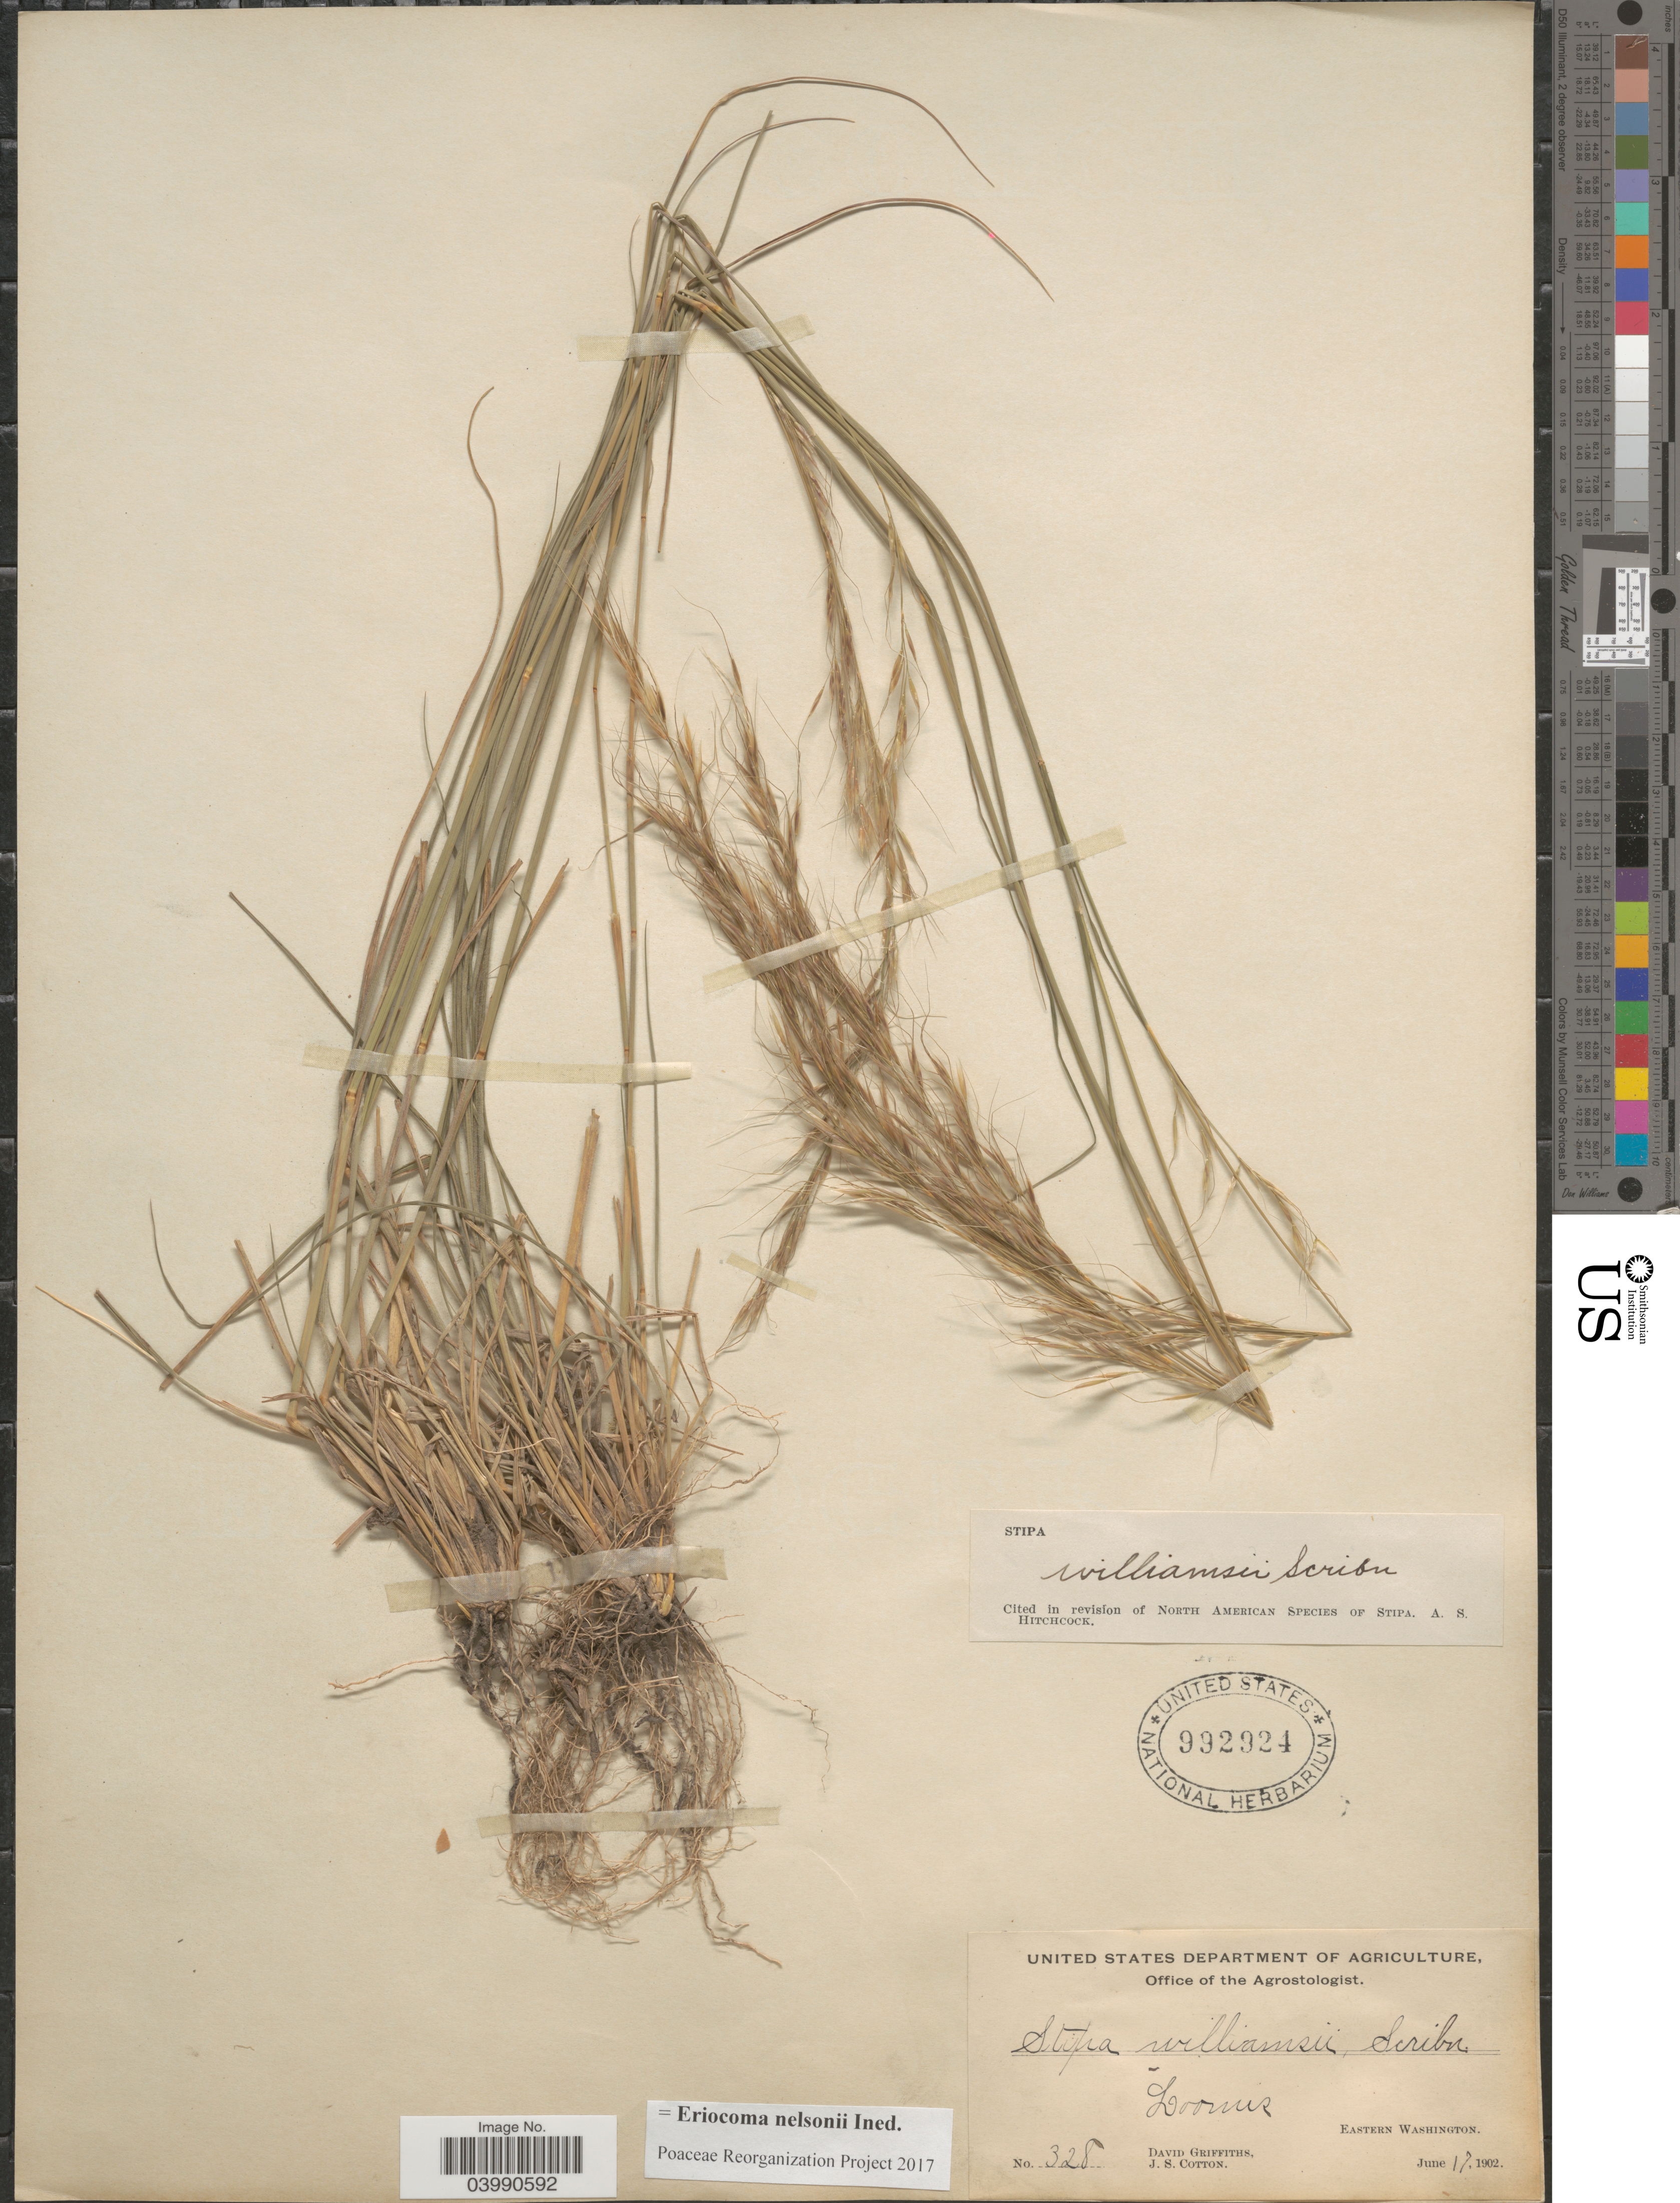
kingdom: Plantae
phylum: Tracheophyta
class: Liliopsida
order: Poales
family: Poaceae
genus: Eriocoma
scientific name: Eriocoma nelsonii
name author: (Scribn.) Romasch.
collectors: D. Griffiths & J. S. Cotton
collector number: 328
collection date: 1902-06-17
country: United States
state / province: Washington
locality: Loomis, Eastern Washington.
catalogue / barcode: US 992924